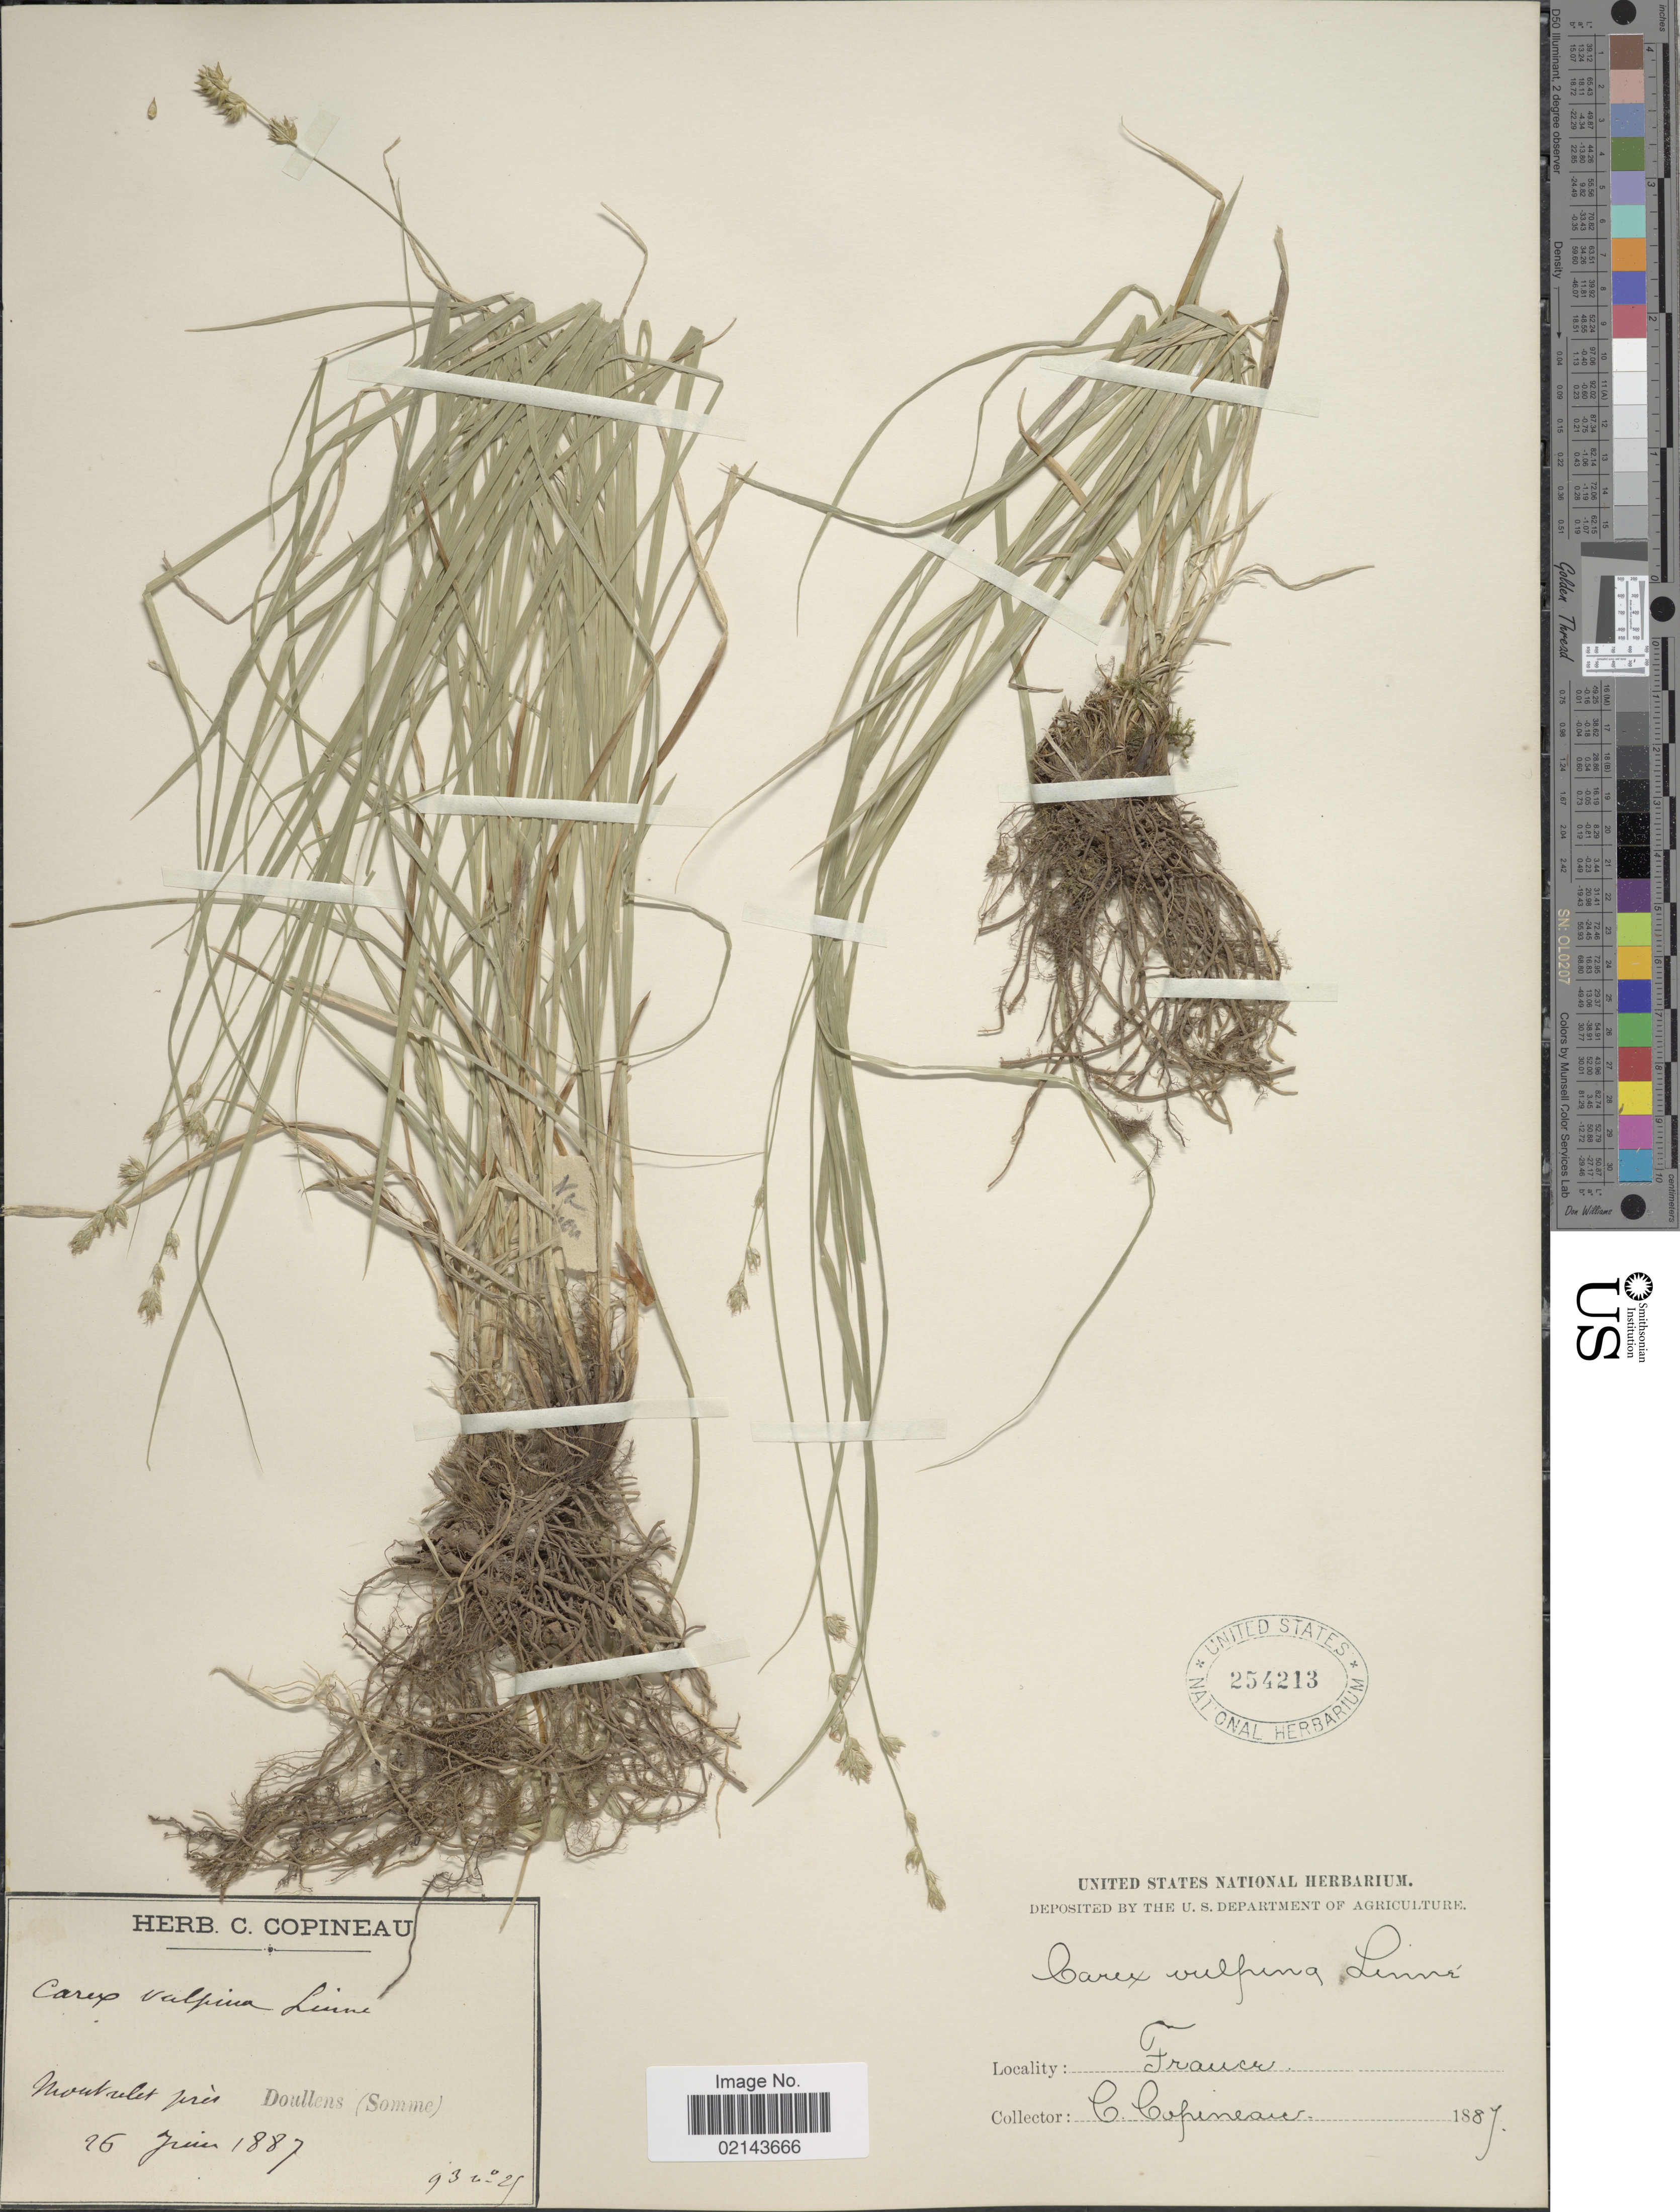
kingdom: Plantae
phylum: Tracheophyta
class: Liliopsida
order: Poales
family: Cyperaceae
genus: Carex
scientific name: Carex vulpina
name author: L.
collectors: C. Copineau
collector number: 932-4*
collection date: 1887-06-26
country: France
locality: Mount ulet près Doullens (Somme)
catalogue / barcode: US 254213